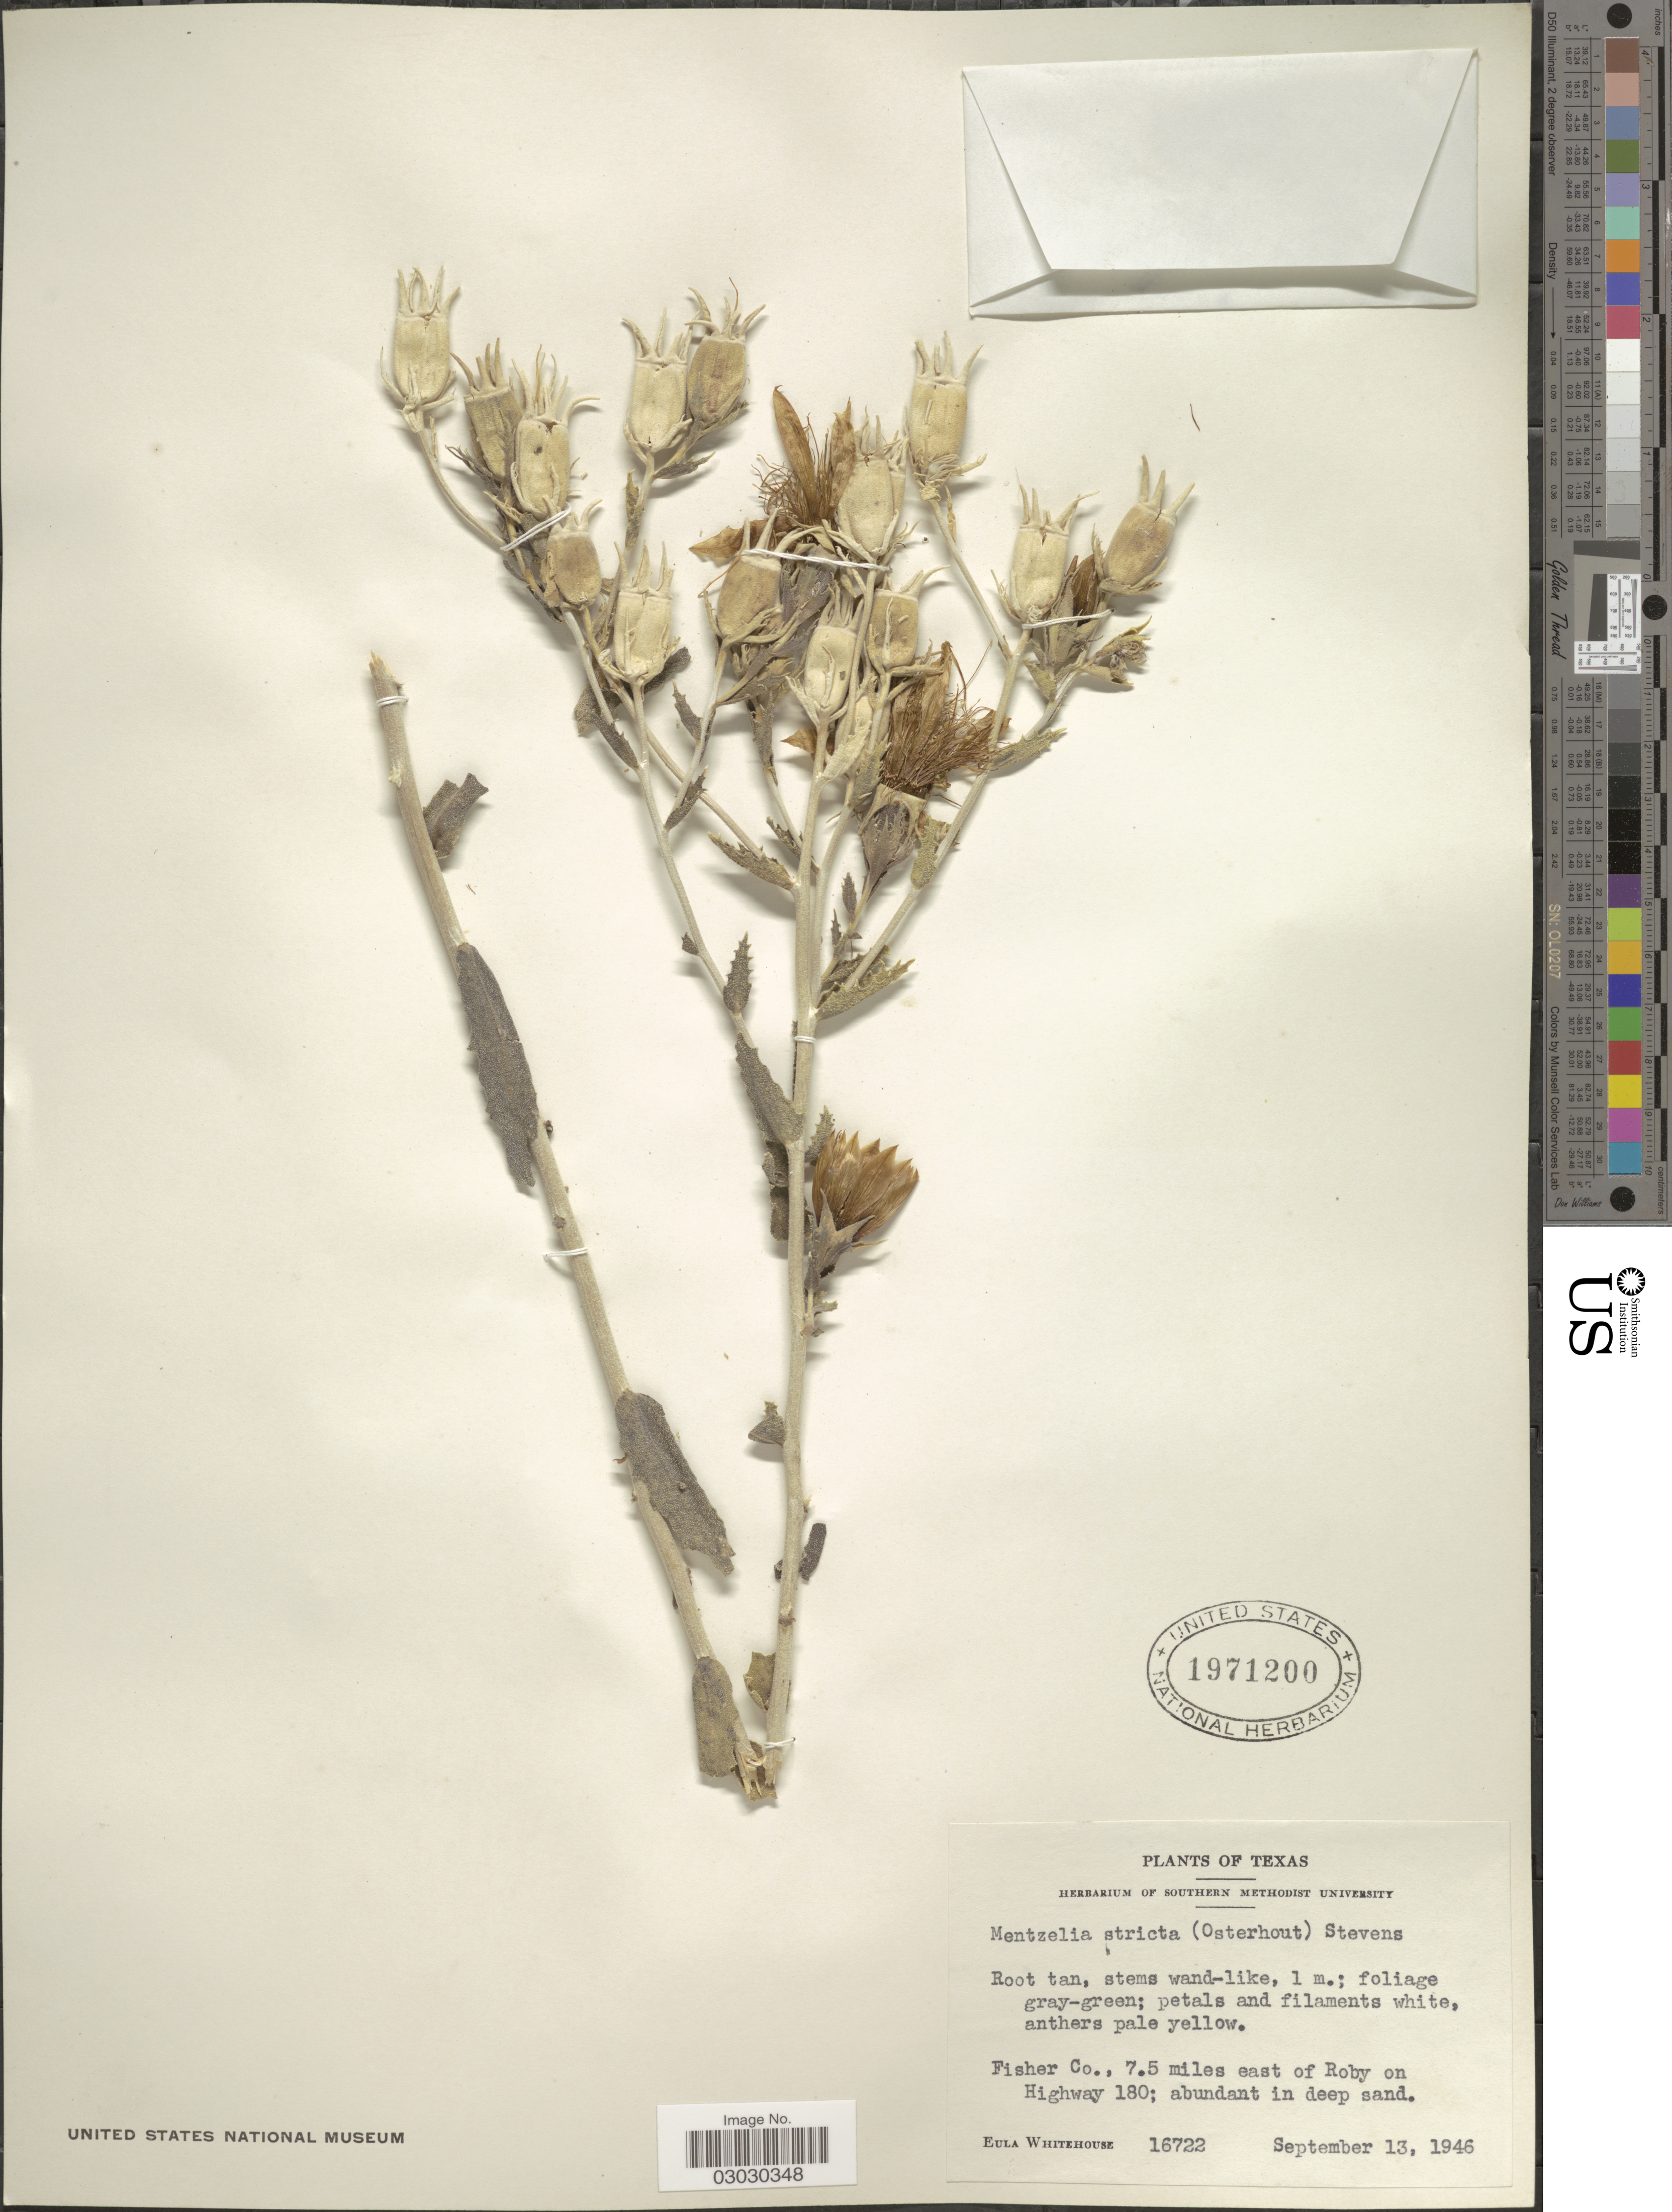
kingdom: Plantae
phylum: Tracheophyta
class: Magnoliopsida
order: Cornales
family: Loasaceae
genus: Mentzelia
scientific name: Mentzelia stricta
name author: (Osterh.) Stevens ex Jeffs & Little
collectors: E. Whitehouse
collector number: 16722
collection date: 1946-09-13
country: United States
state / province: Texas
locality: Fisher Co., 7.5 miles east of Roby on Highway 180; abundant in deep sand.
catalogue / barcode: US 1971200